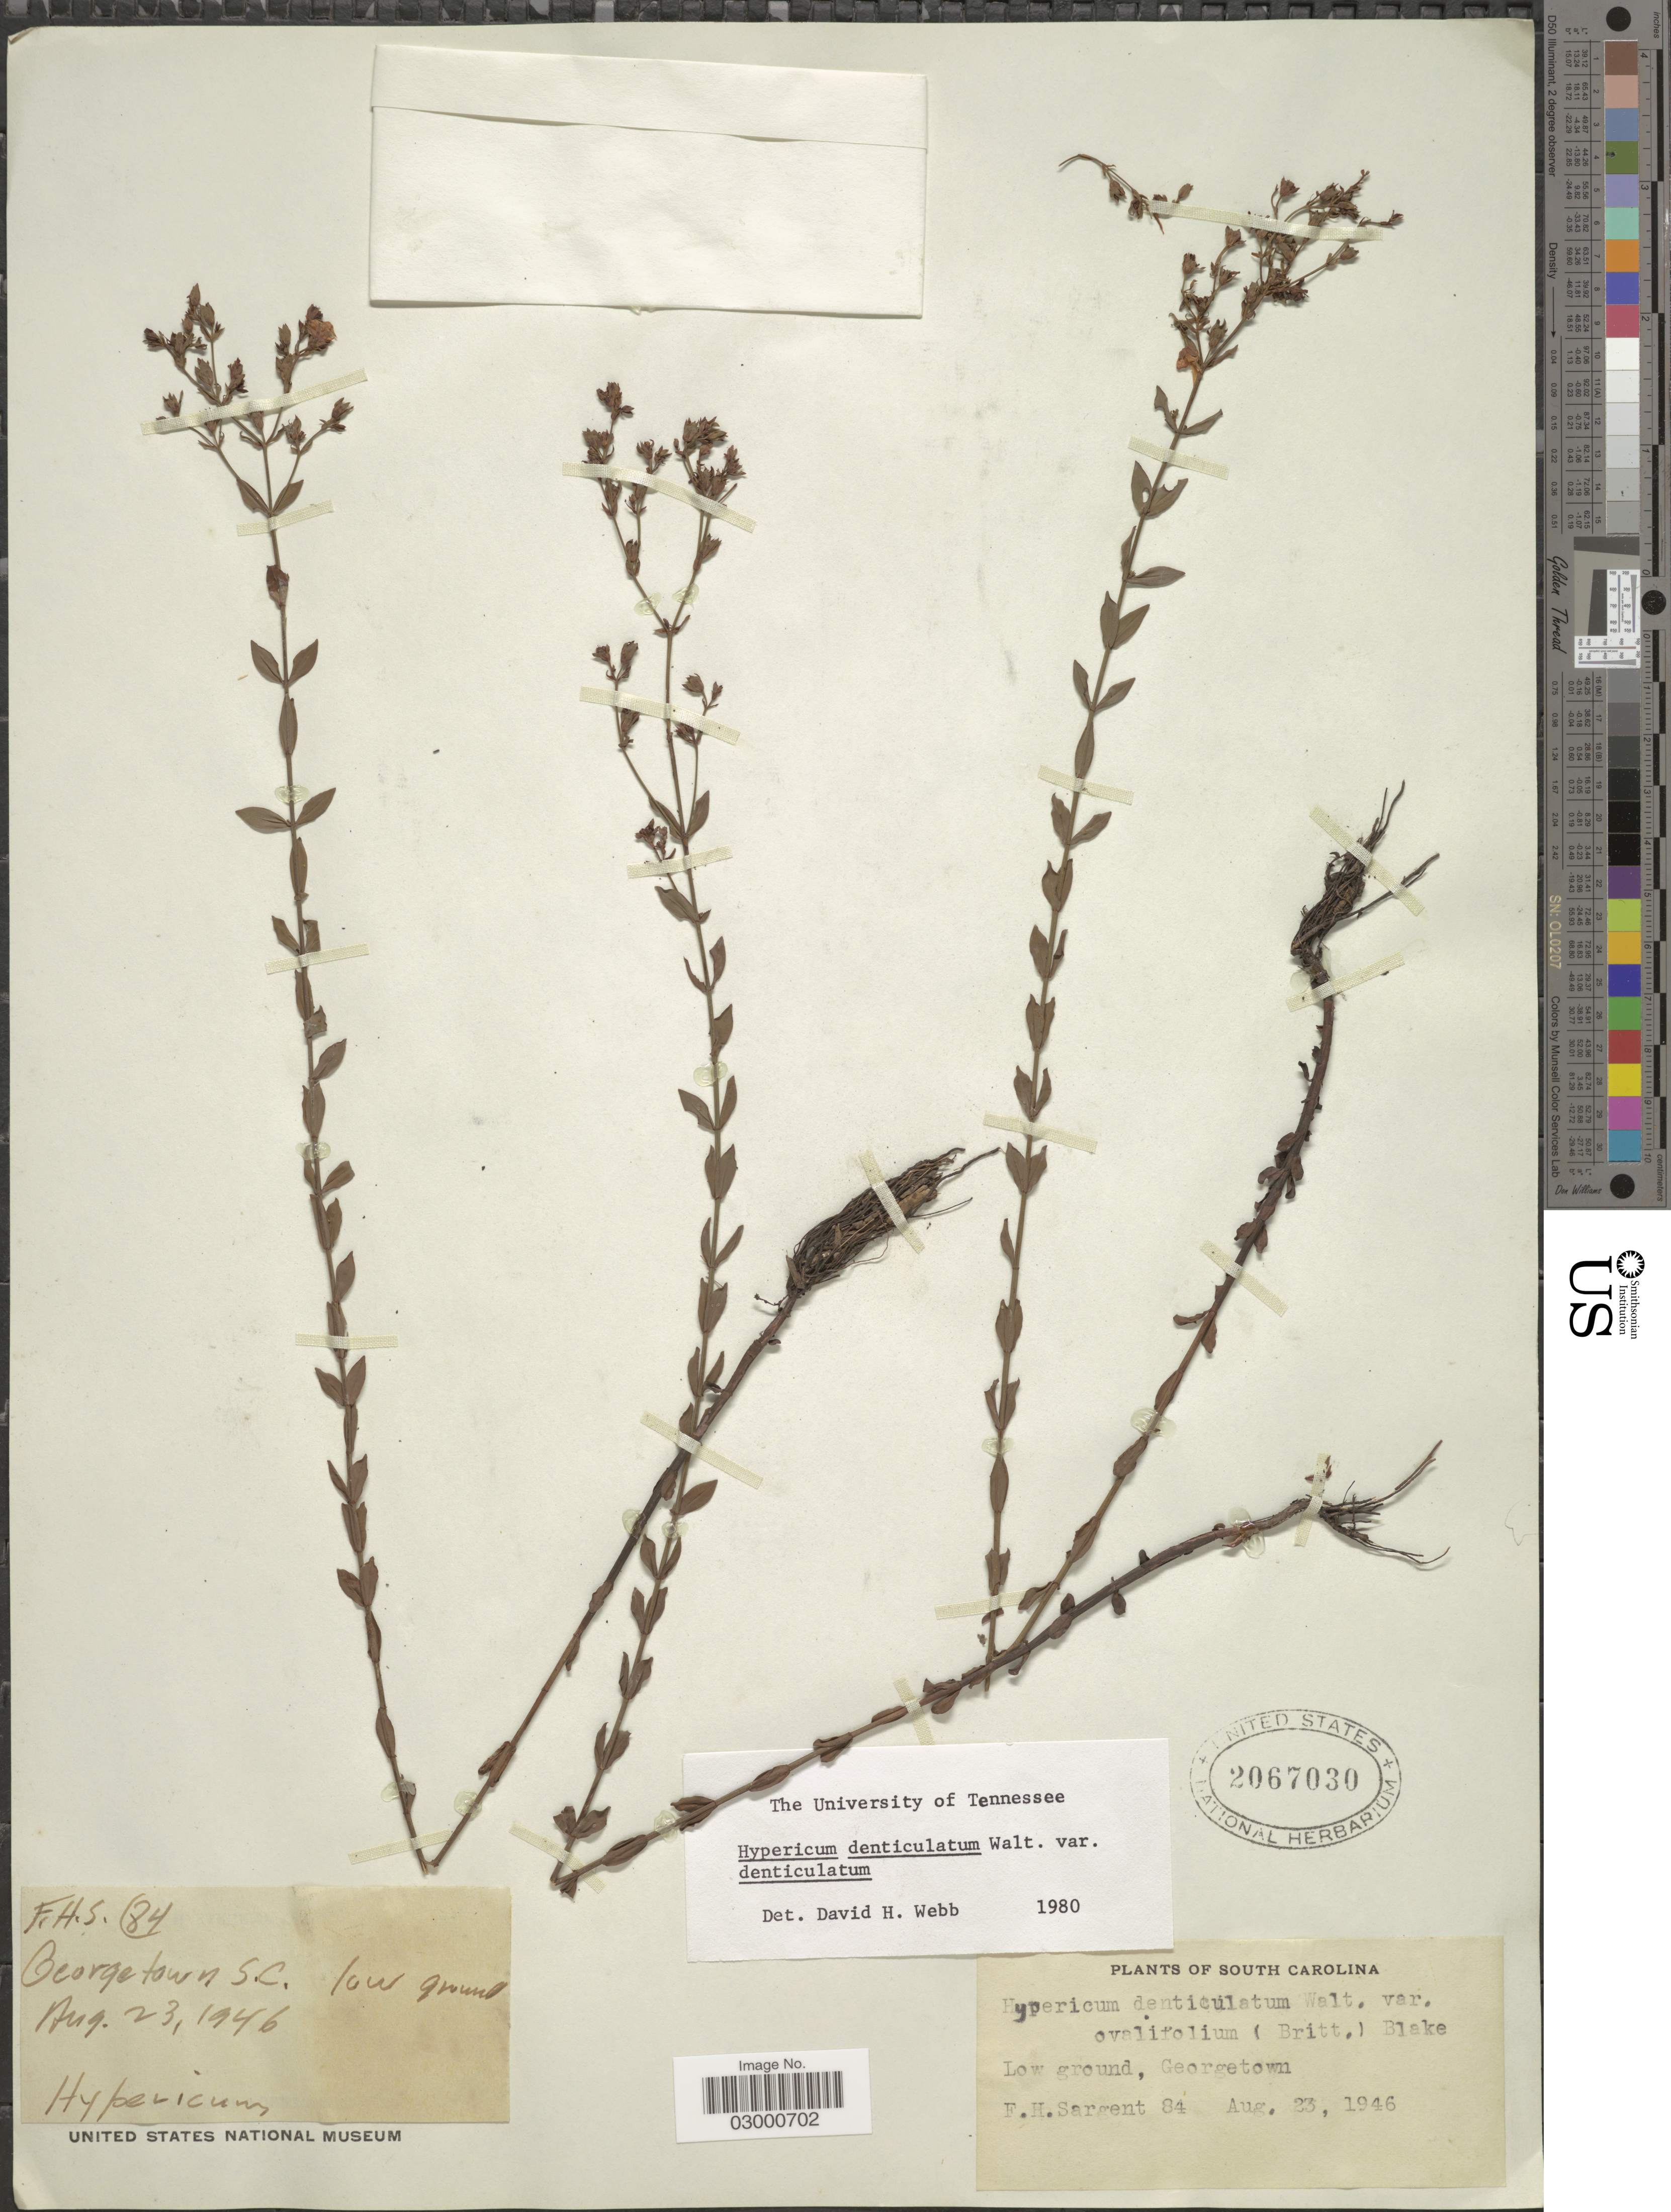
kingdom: Plantae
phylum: Tracheophyta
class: Magnoliopsida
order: Malpighiales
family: Hypericaceae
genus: Hypericum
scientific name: Hypericum denticulatum var. denticulatum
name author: Walter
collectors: F. H. Sargent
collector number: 84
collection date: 1946-08-23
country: United States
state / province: South Carolina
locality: Low ground, Georgetown.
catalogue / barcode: US 2067030